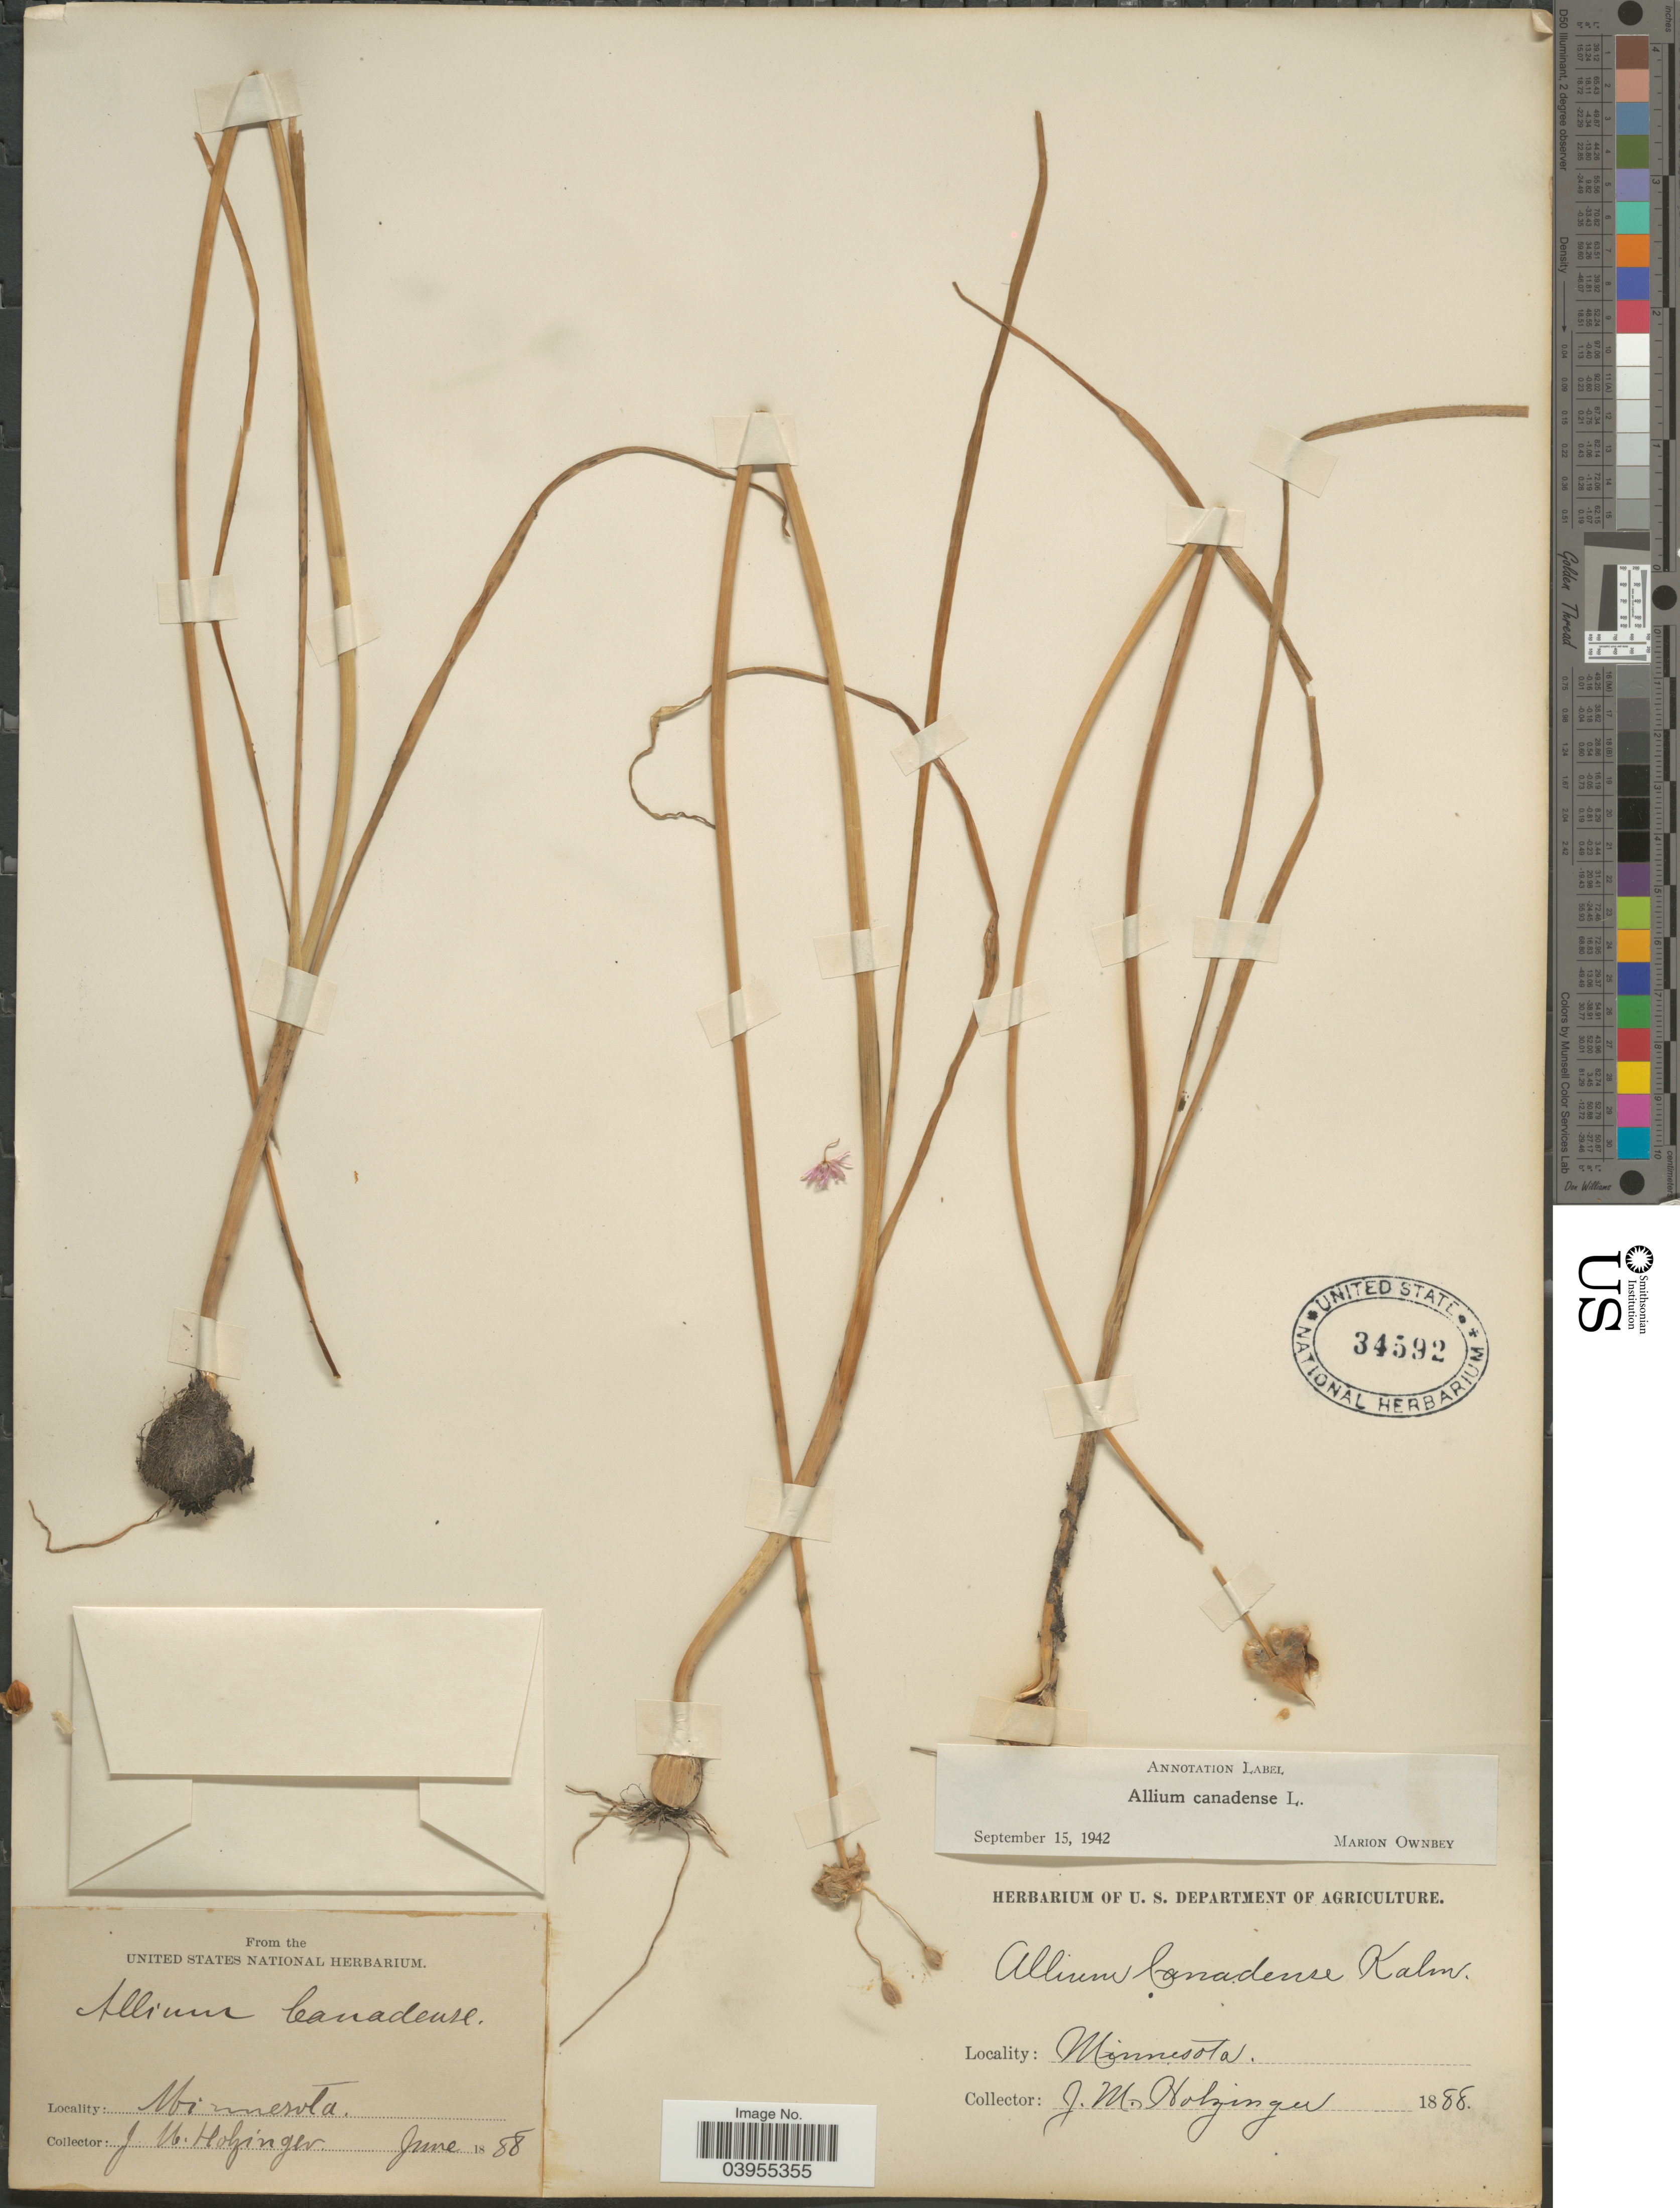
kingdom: Plantae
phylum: Tracheophyta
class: Liliopsida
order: Asparagales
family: Amaryllidaceae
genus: Allium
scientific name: Allium canadense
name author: L.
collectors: J. M. Holzinger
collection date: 1888-06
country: United States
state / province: Minnesota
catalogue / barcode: US 34592